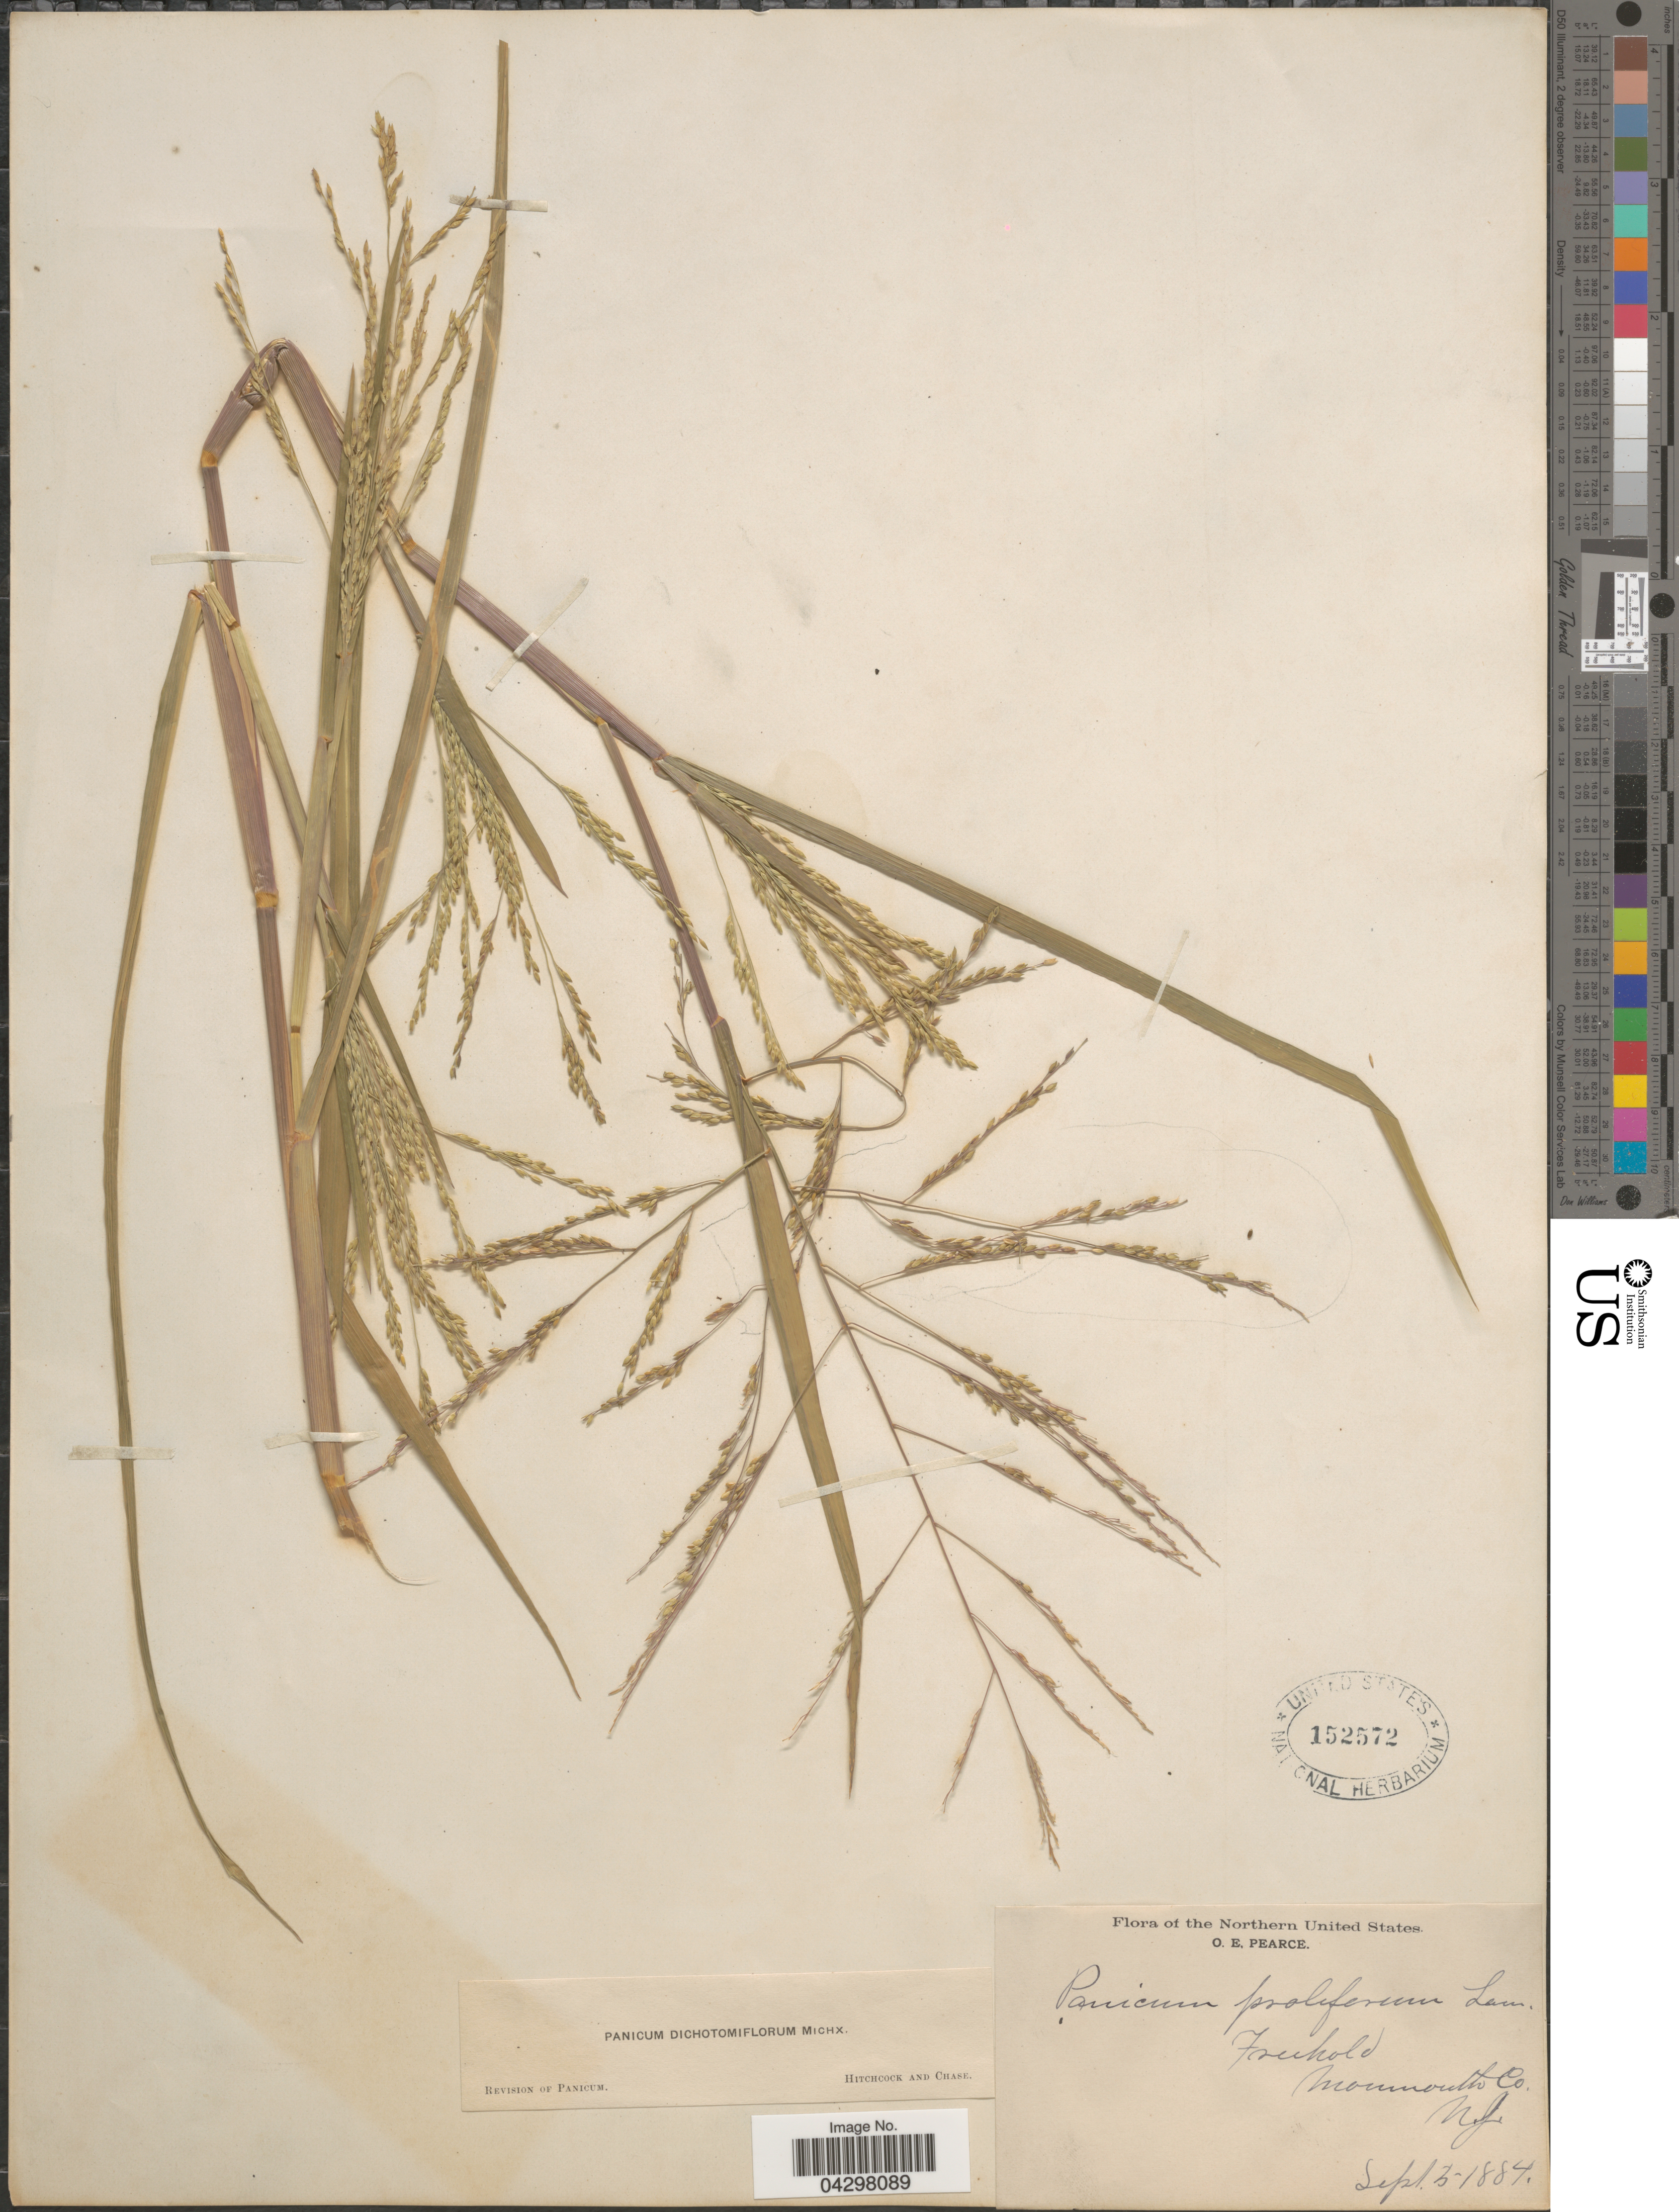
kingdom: Plantae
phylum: Tracheophyta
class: Liliopsida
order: Poales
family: Poaceae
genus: Panicum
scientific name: Panicum dichotomiflorum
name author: Michx.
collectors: O. E. Pearce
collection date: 1884-09-05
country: United States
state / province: New Jersey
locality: The Northern United States. Freehold Monmouth Co.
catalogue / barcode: US 152572